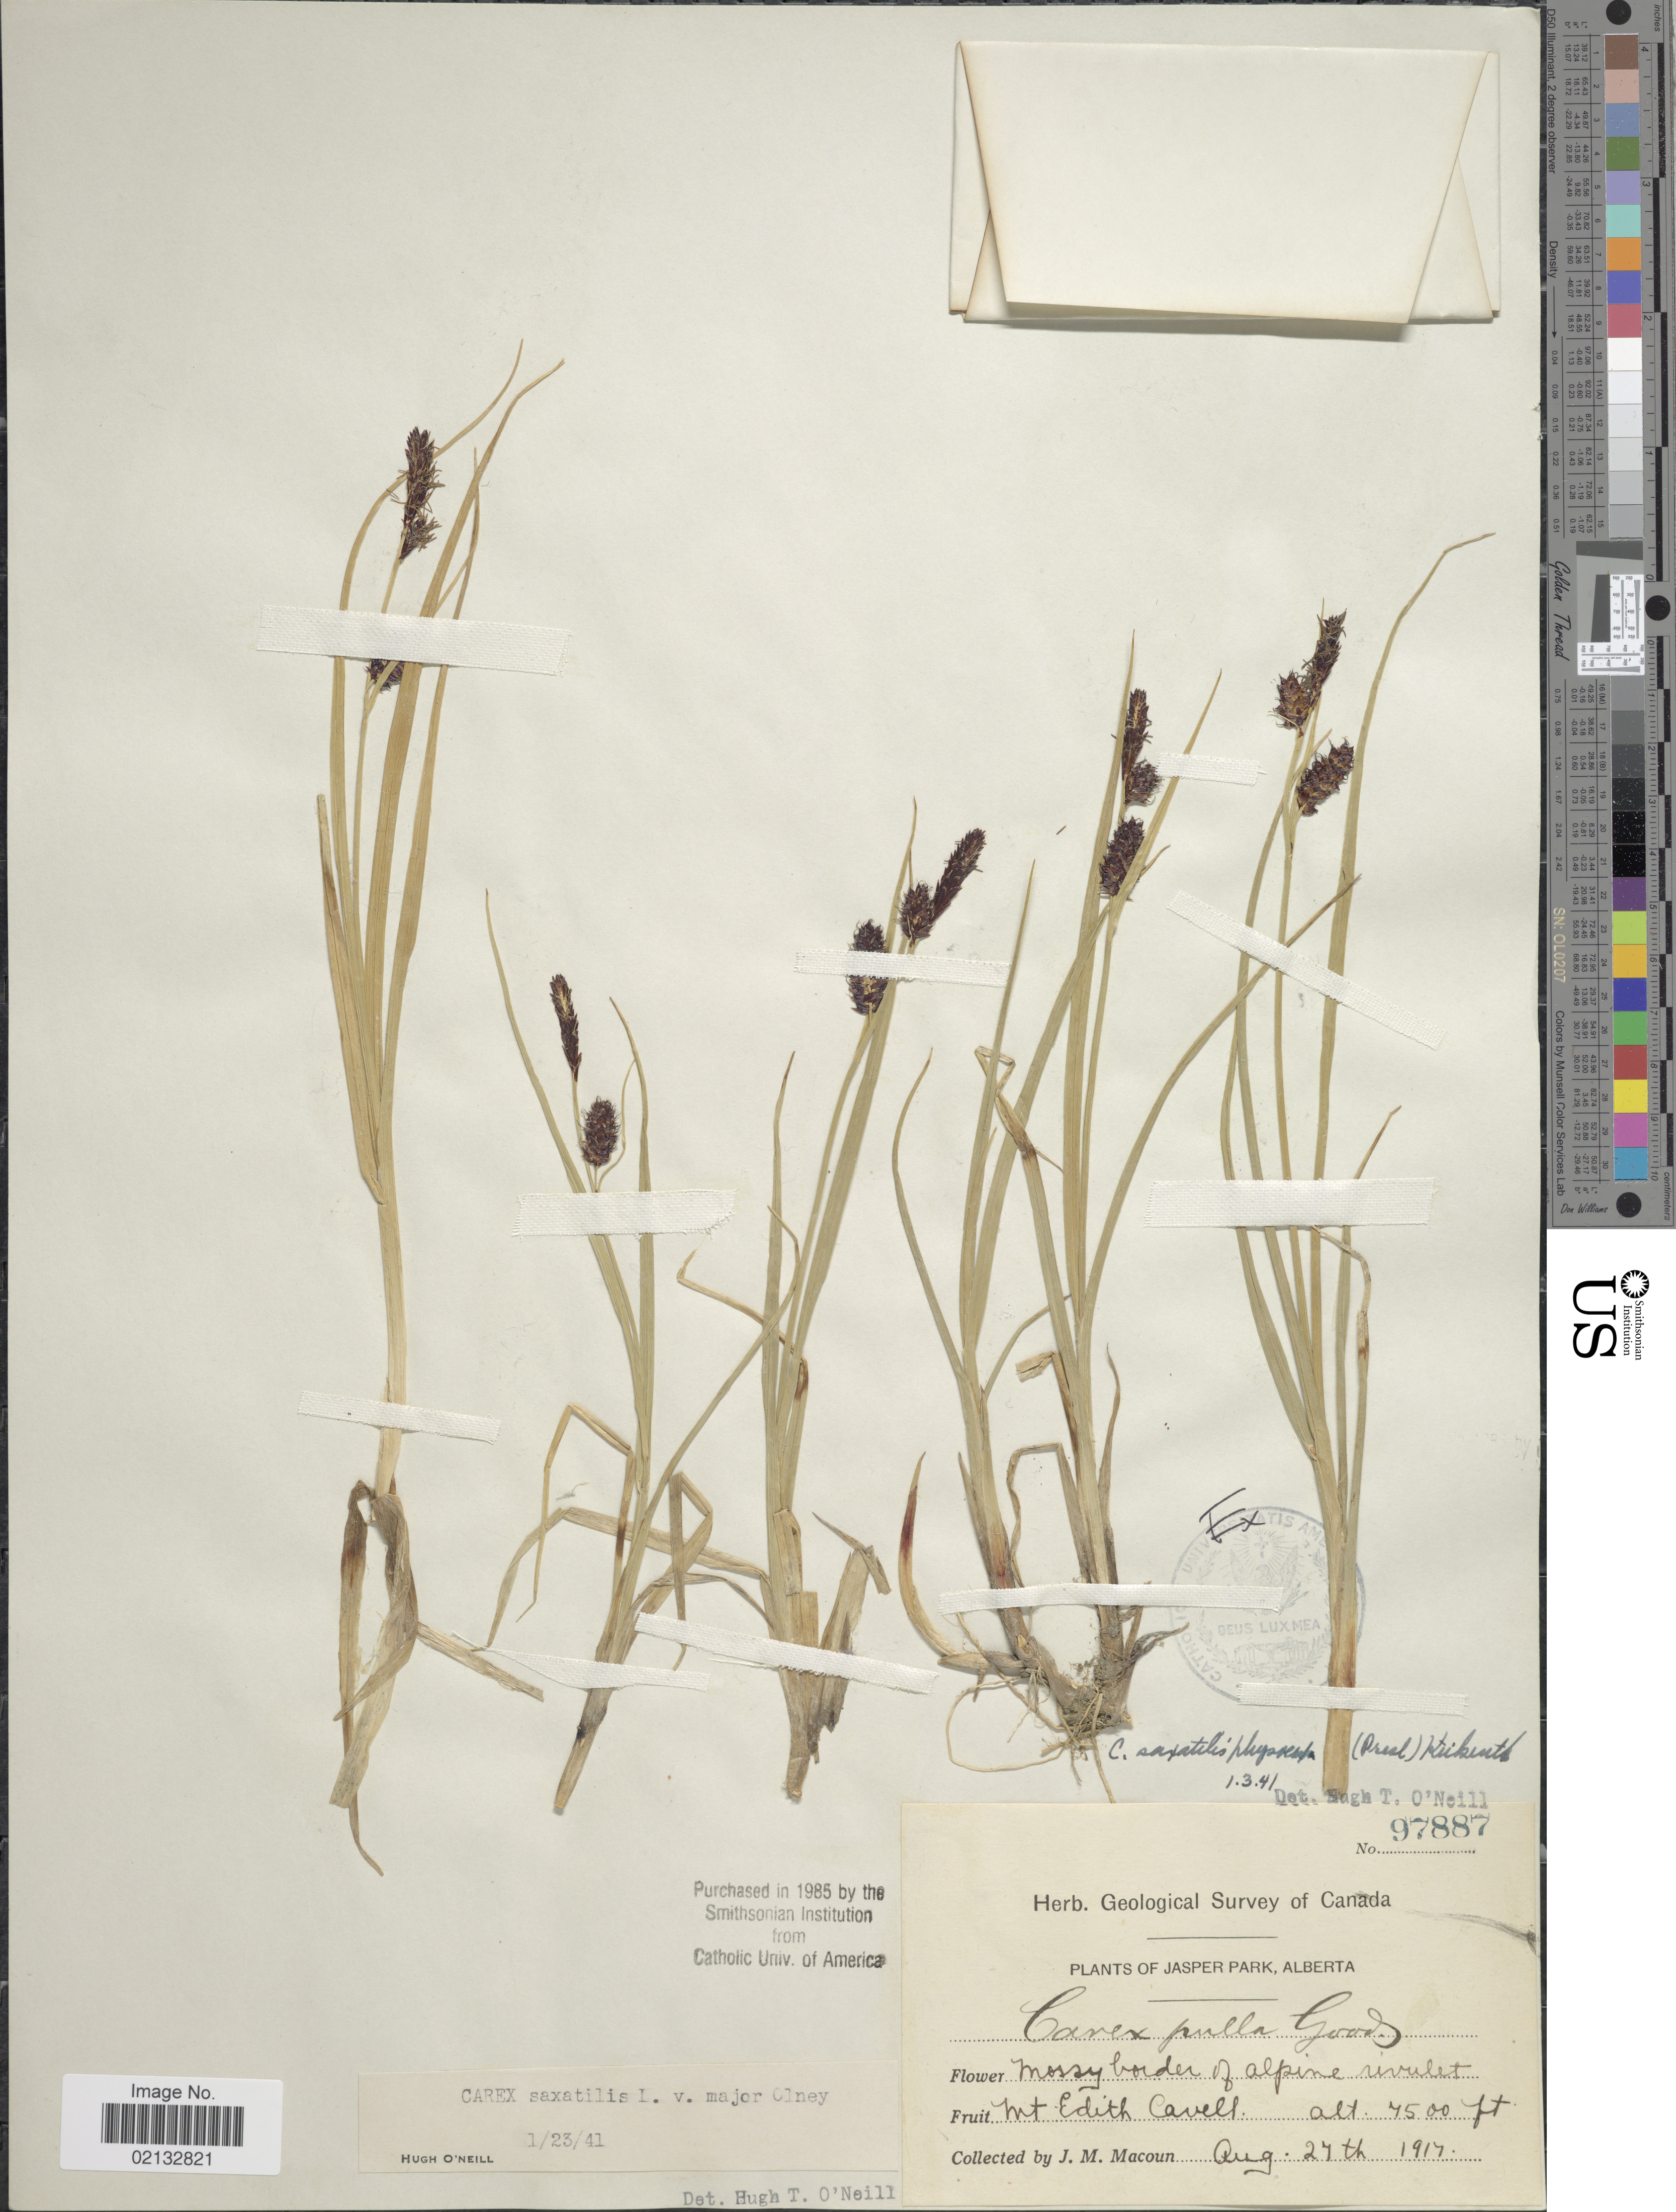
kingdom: Plantae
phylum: Tracheophyta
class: Liliopsida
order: Poales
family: Cyperaceae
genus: Carex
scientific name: Carex saxatilis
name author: L.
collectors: J. M. Macoun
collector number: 97887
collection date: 1917-08-27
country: Canada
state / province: Alberta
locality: Jasper Park. Mossy border of alpine rivulet. Mt. Edith Cavell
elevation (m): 2286